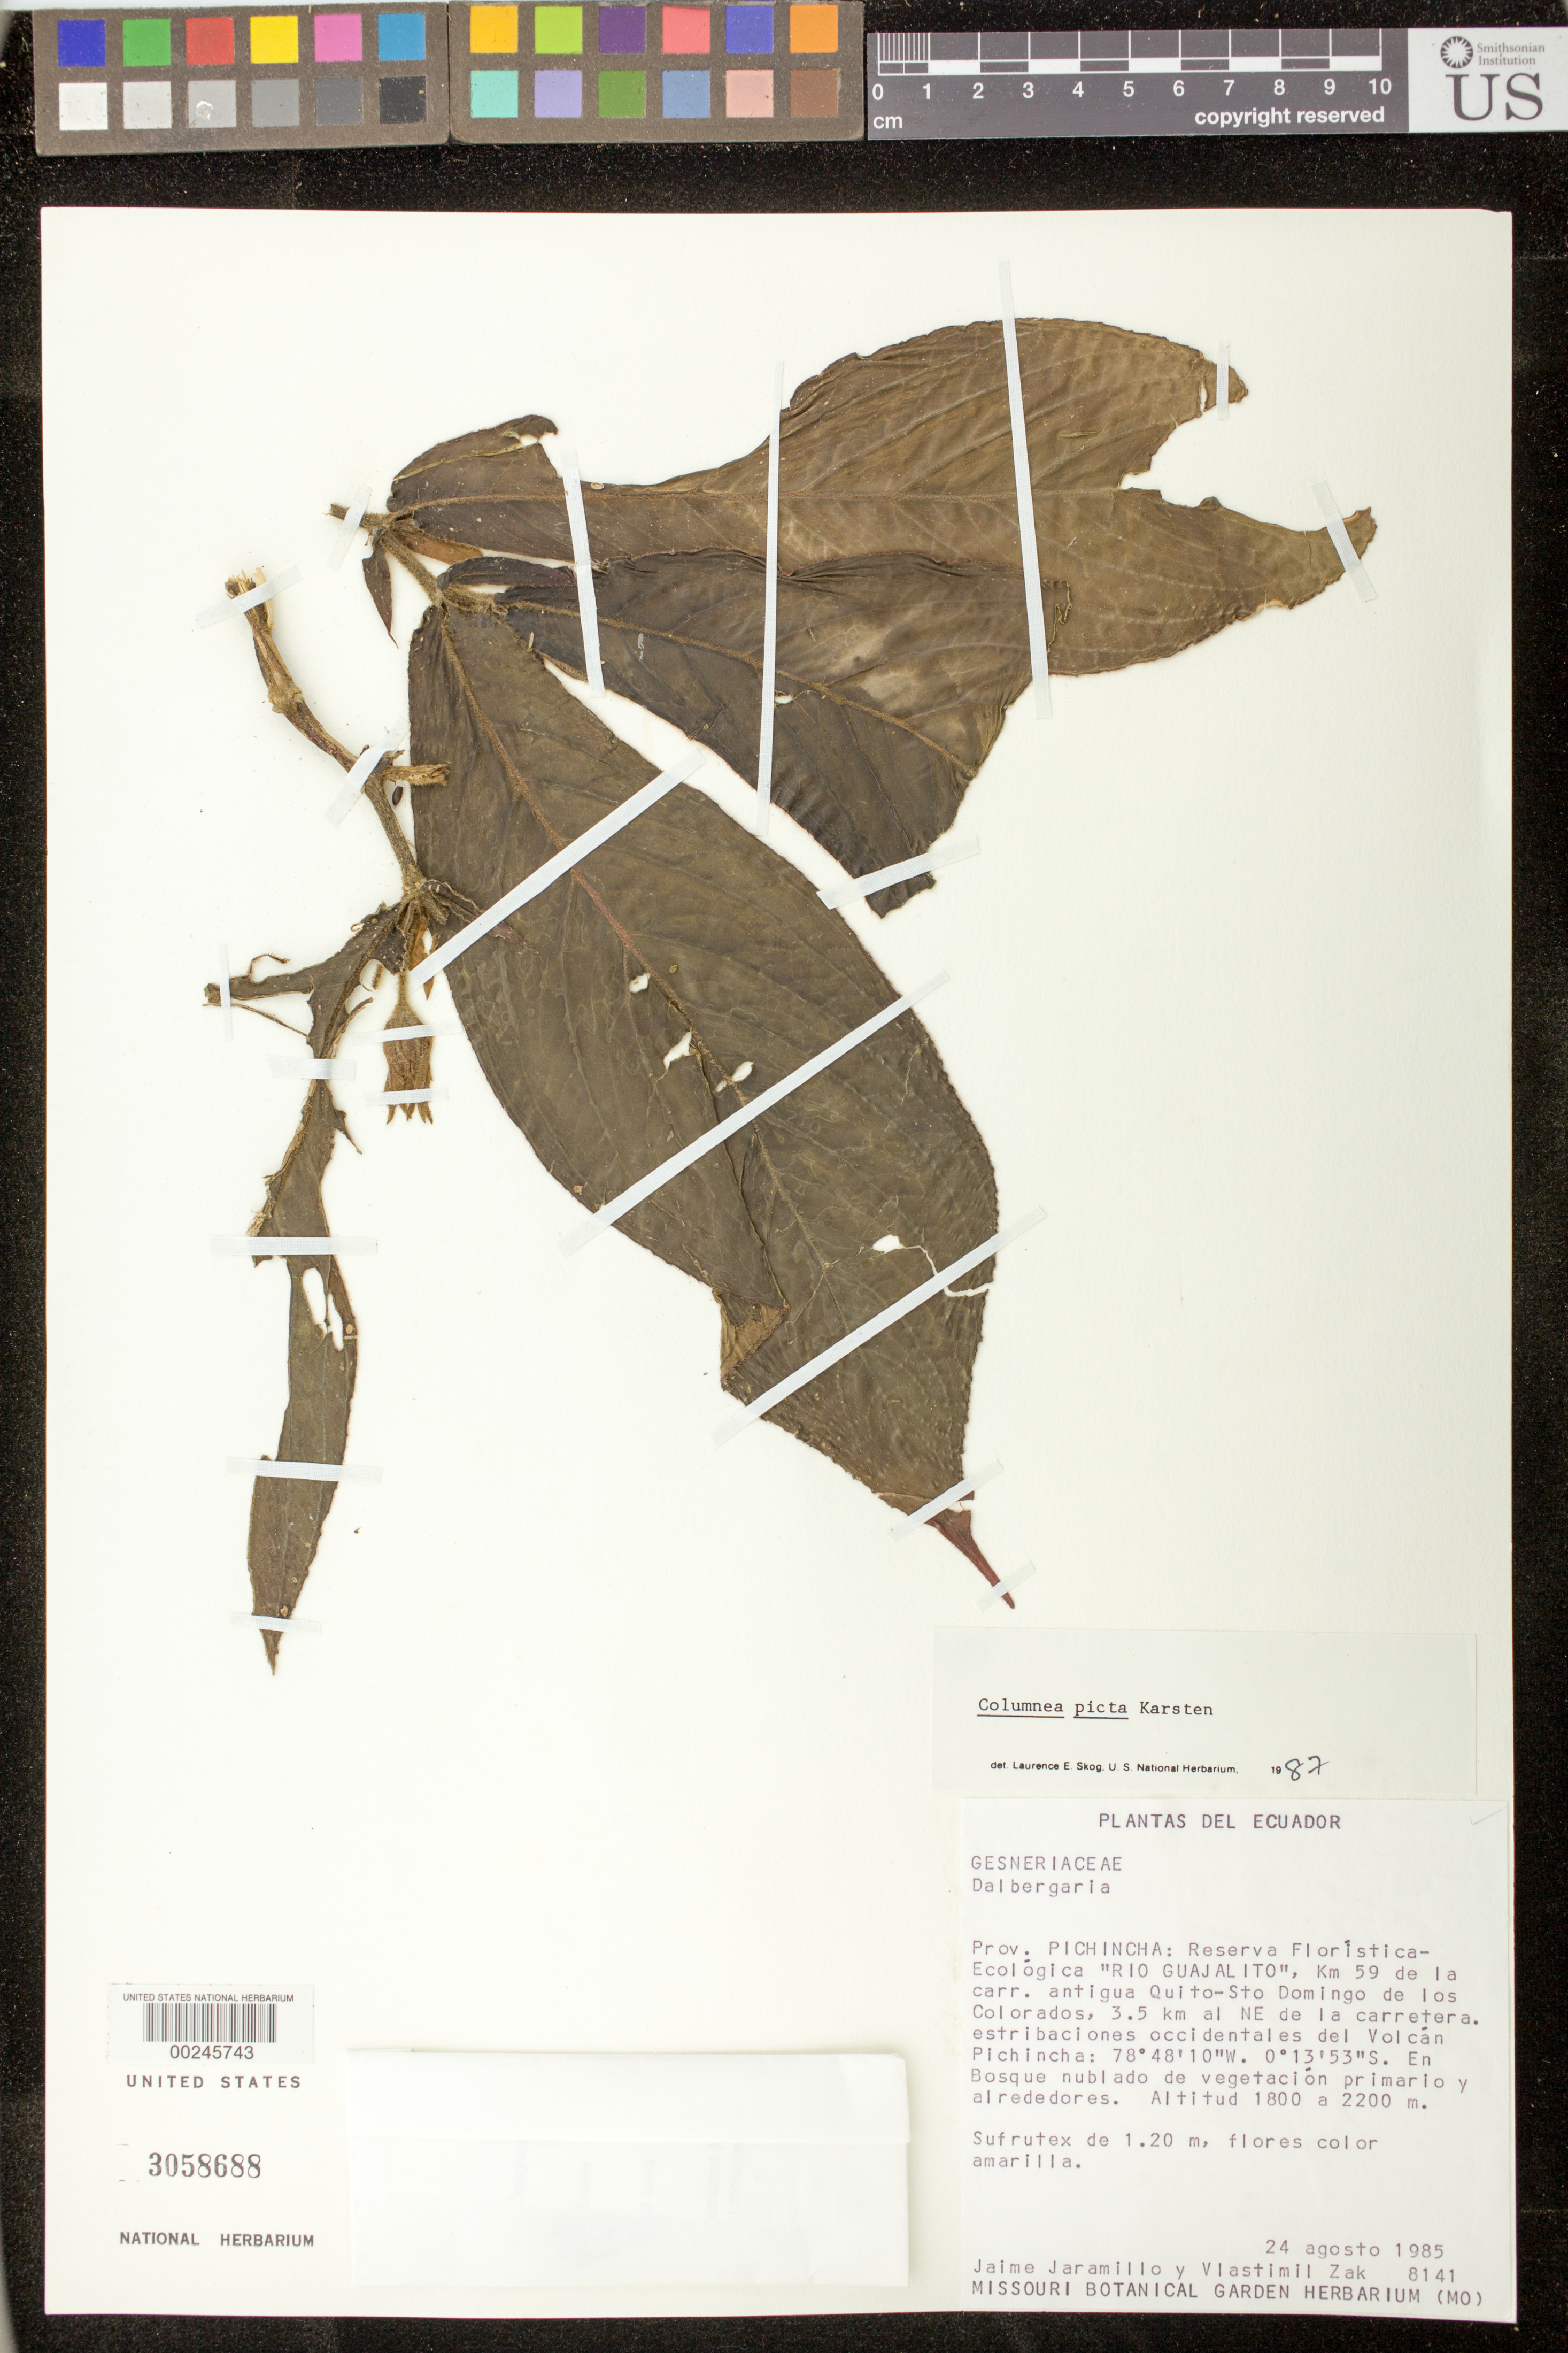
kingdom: Plantae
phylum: Tracheophyta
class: Magnoliopsida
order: Lamiales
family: Gesneriaceae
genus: Columnea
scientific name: Columnea karsteniana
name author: Singh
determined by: Skog, Laurence E.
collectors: J. L. Jaramillo & V. Zak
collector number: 8141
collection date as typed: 24 Aug 1985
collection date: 1985-08-24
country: Ecuador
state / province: Pichincha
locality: Reserva Floristica-ecologica "Rio Guajalito", km 59 of old highway Quito-Sto Domingo de los Colorados,3.5 km NE of highway, ...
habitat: Cloud forest with primary vegetation and vicinity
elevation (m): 1800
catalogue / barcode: US 3058688